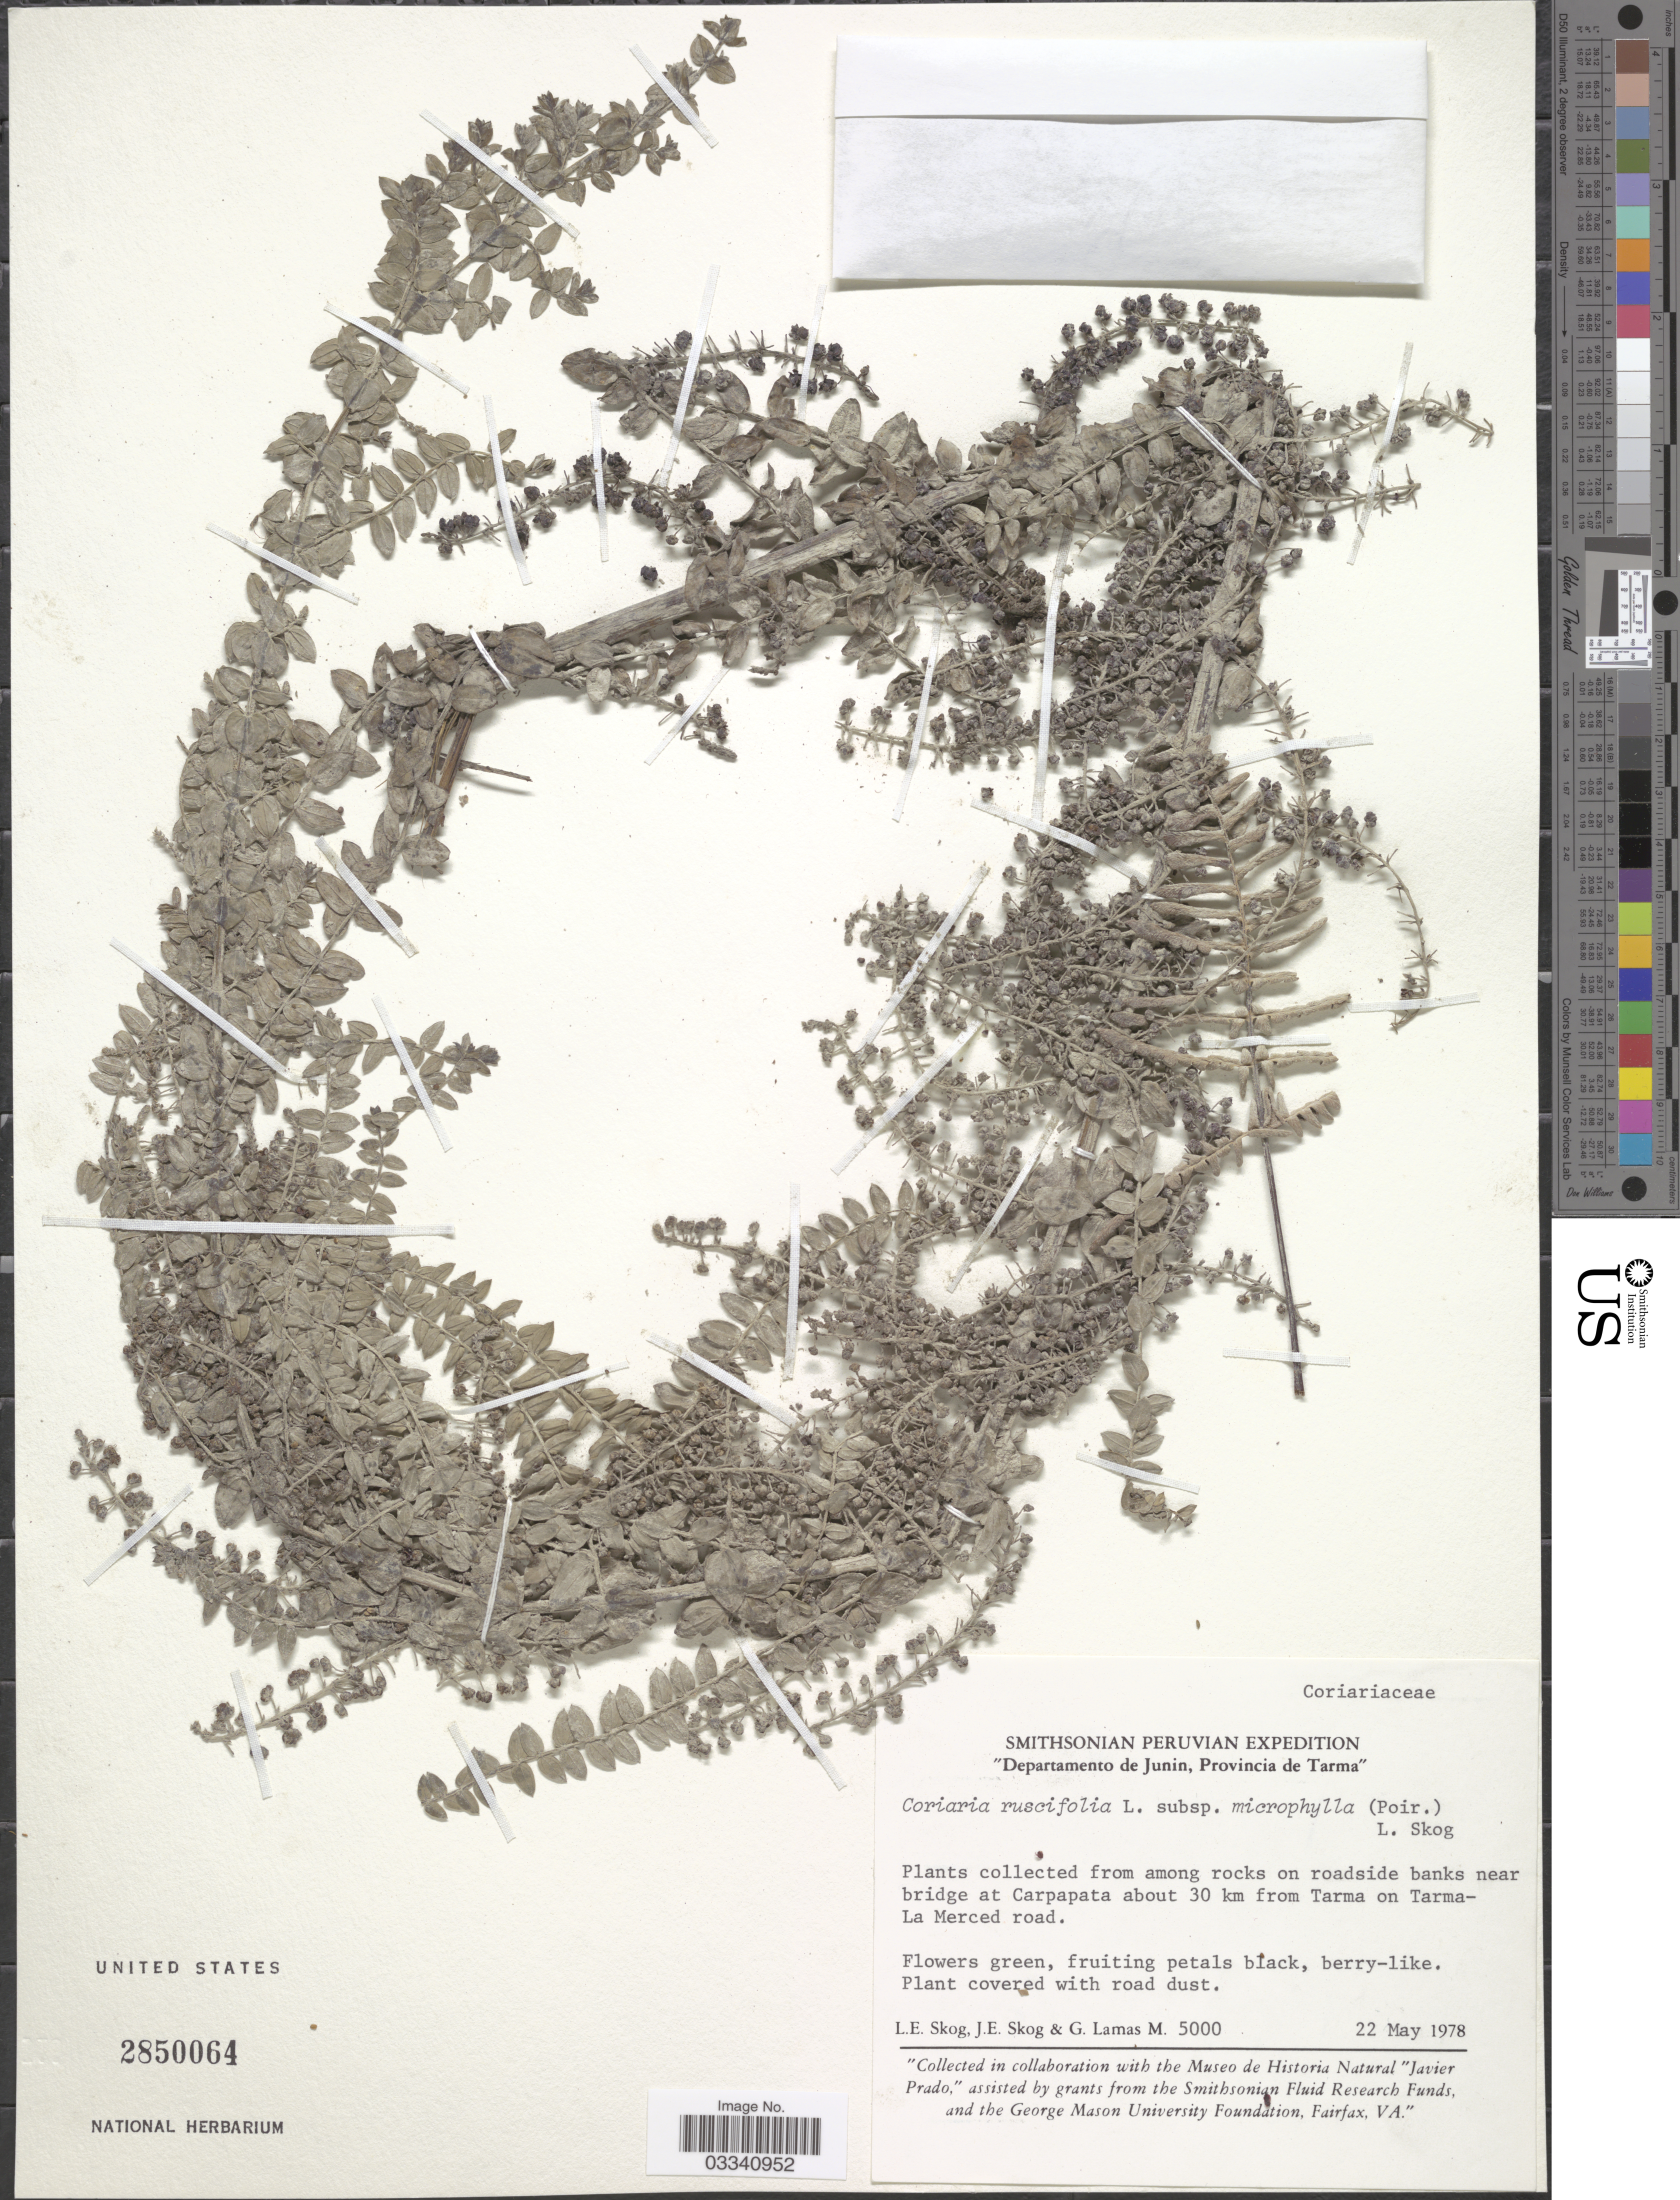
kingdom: Plantae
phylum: Tracheophyta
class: Magnoliopsida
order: Cucurbitales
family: Coriariaceae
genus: Coriaria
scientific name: Coriaria ruscifolia subsp. microphylla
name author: (Poir.) L.E. Skog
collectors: L. E. Skog, J. E. Skog & G. Lamas M.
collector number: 5000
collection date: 1978-05-22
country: Peru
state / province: Junín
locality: Departamento de Junin, Provincia de Tarma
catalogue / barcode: US 2850064